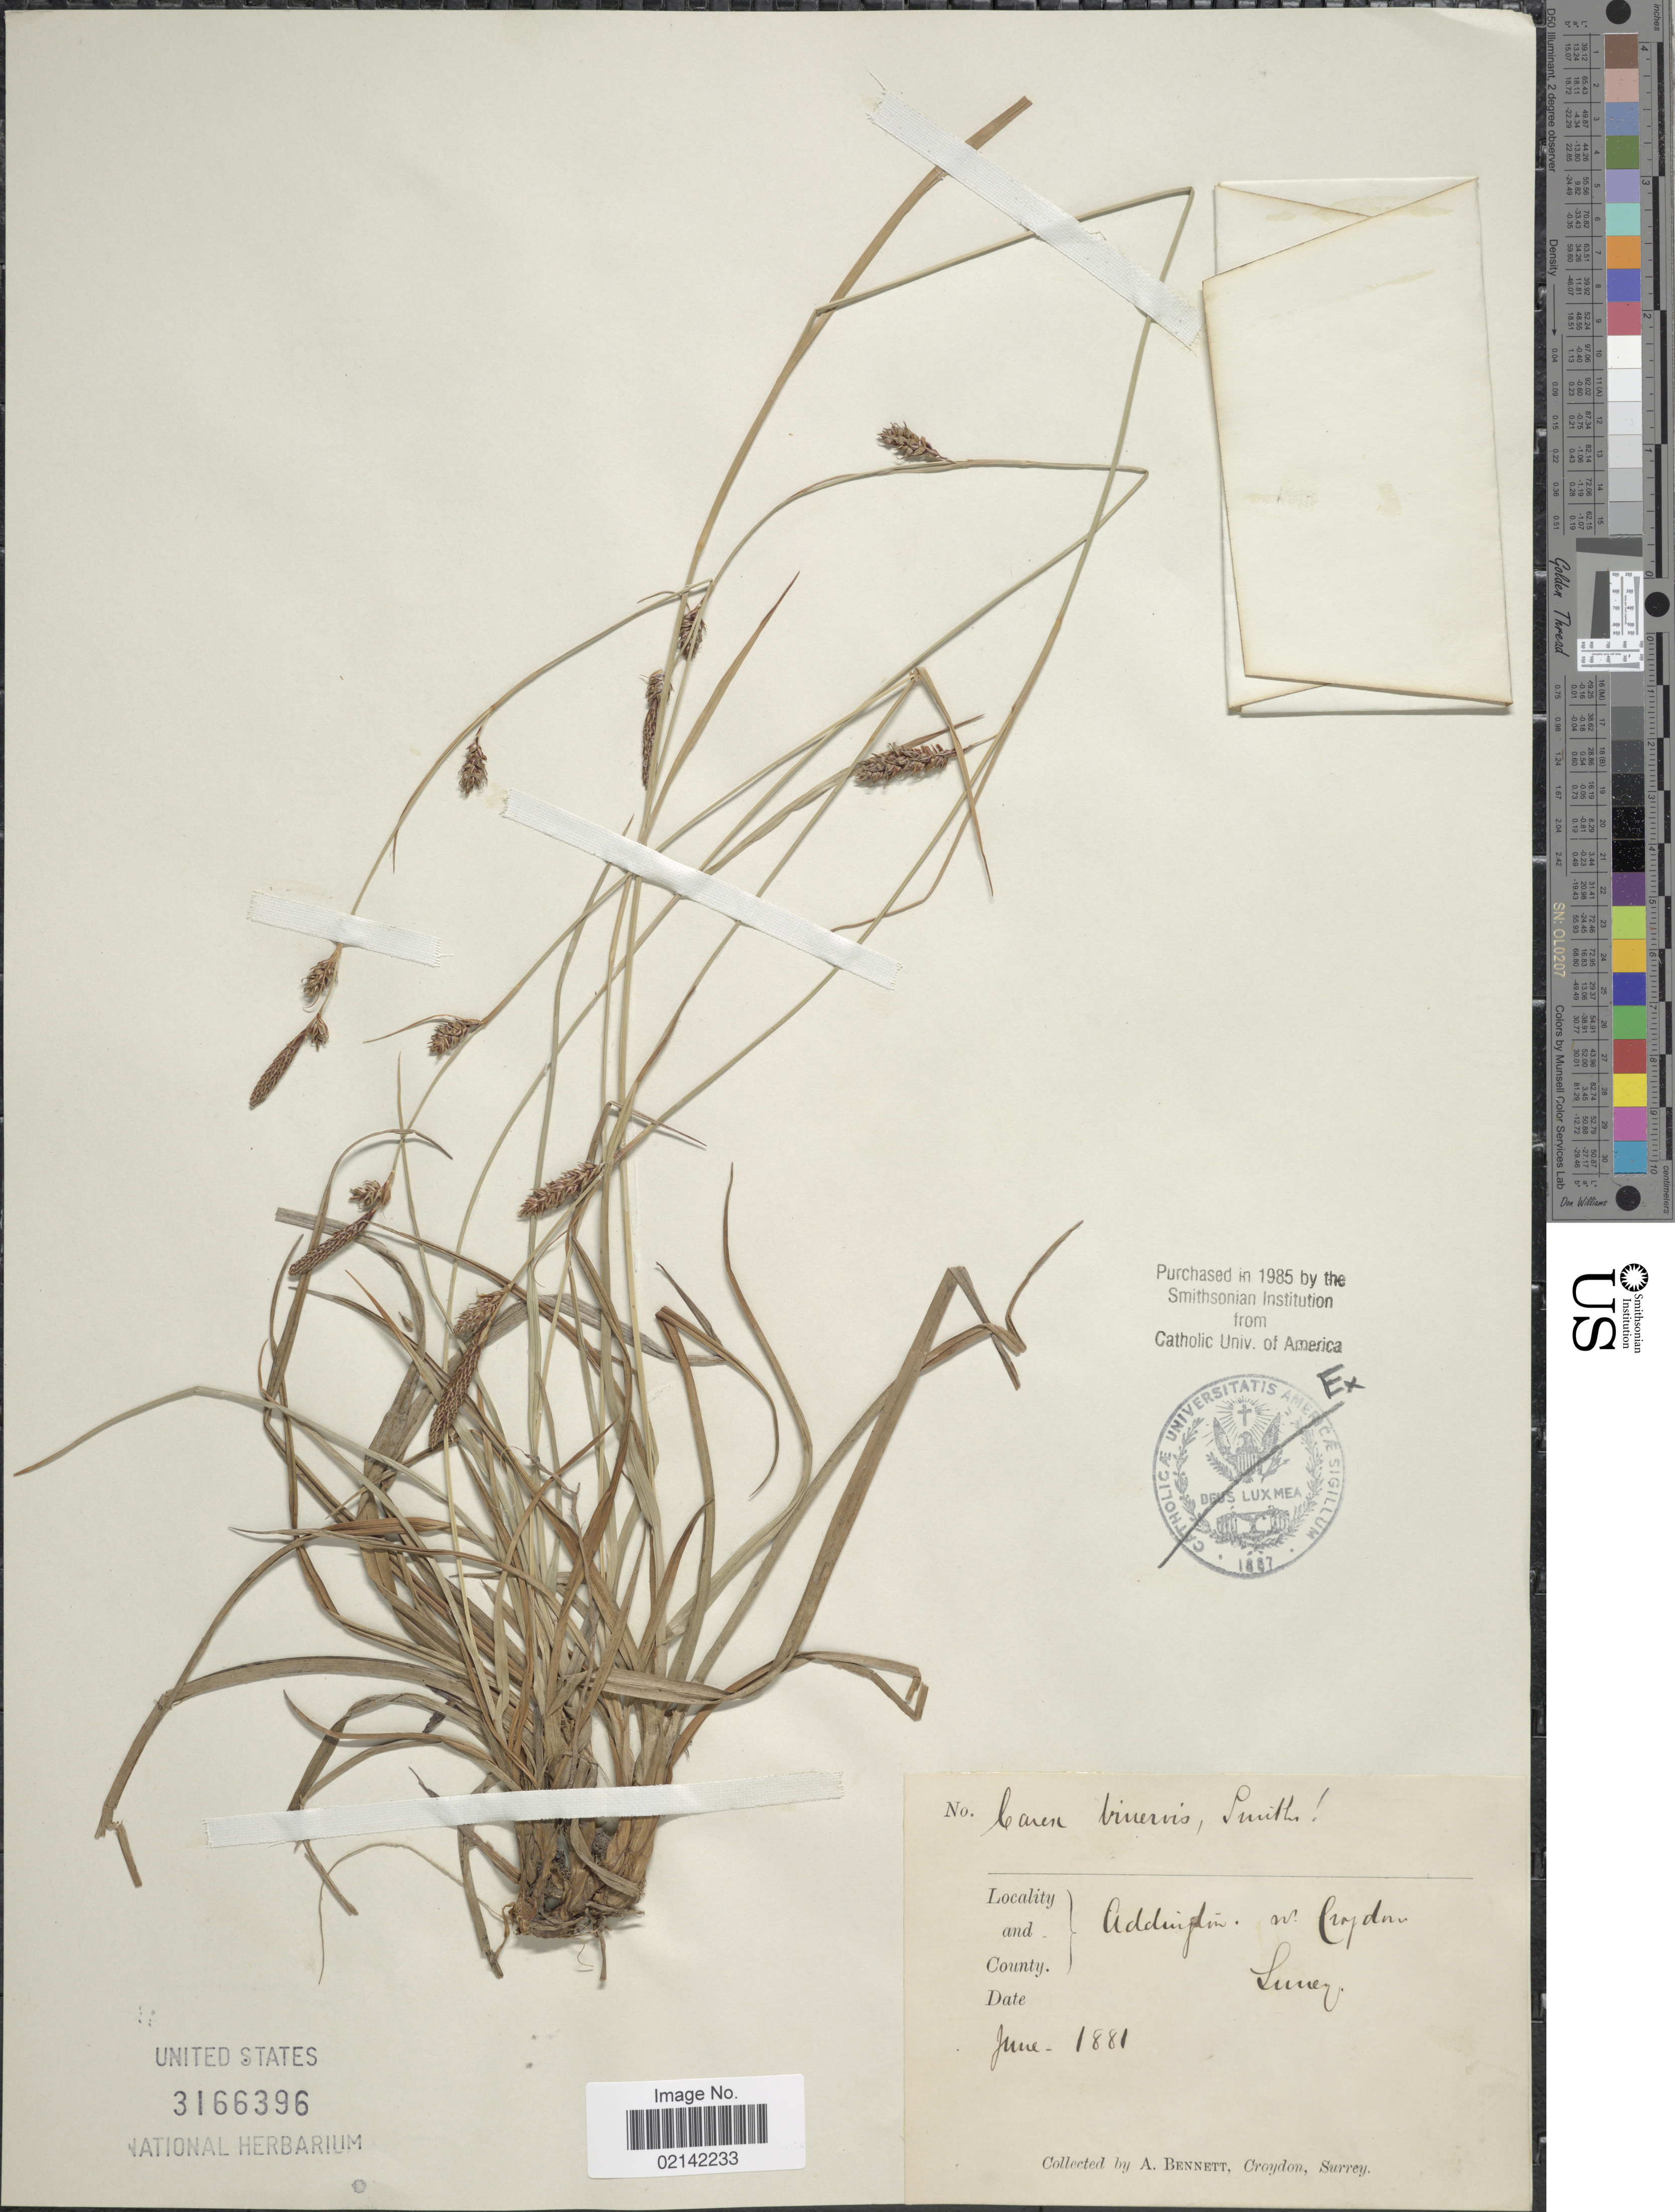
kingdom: Plantae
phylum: Tracheophyta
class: Liliopsida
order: Poales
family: Cyperaceae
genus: Carex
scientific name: Carex binervis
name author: Sm.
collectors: A. Bennett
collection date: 1881-06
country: United Kingdom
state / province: England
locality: Addington. w. Croydon. Surrey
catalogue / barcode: US 3166396